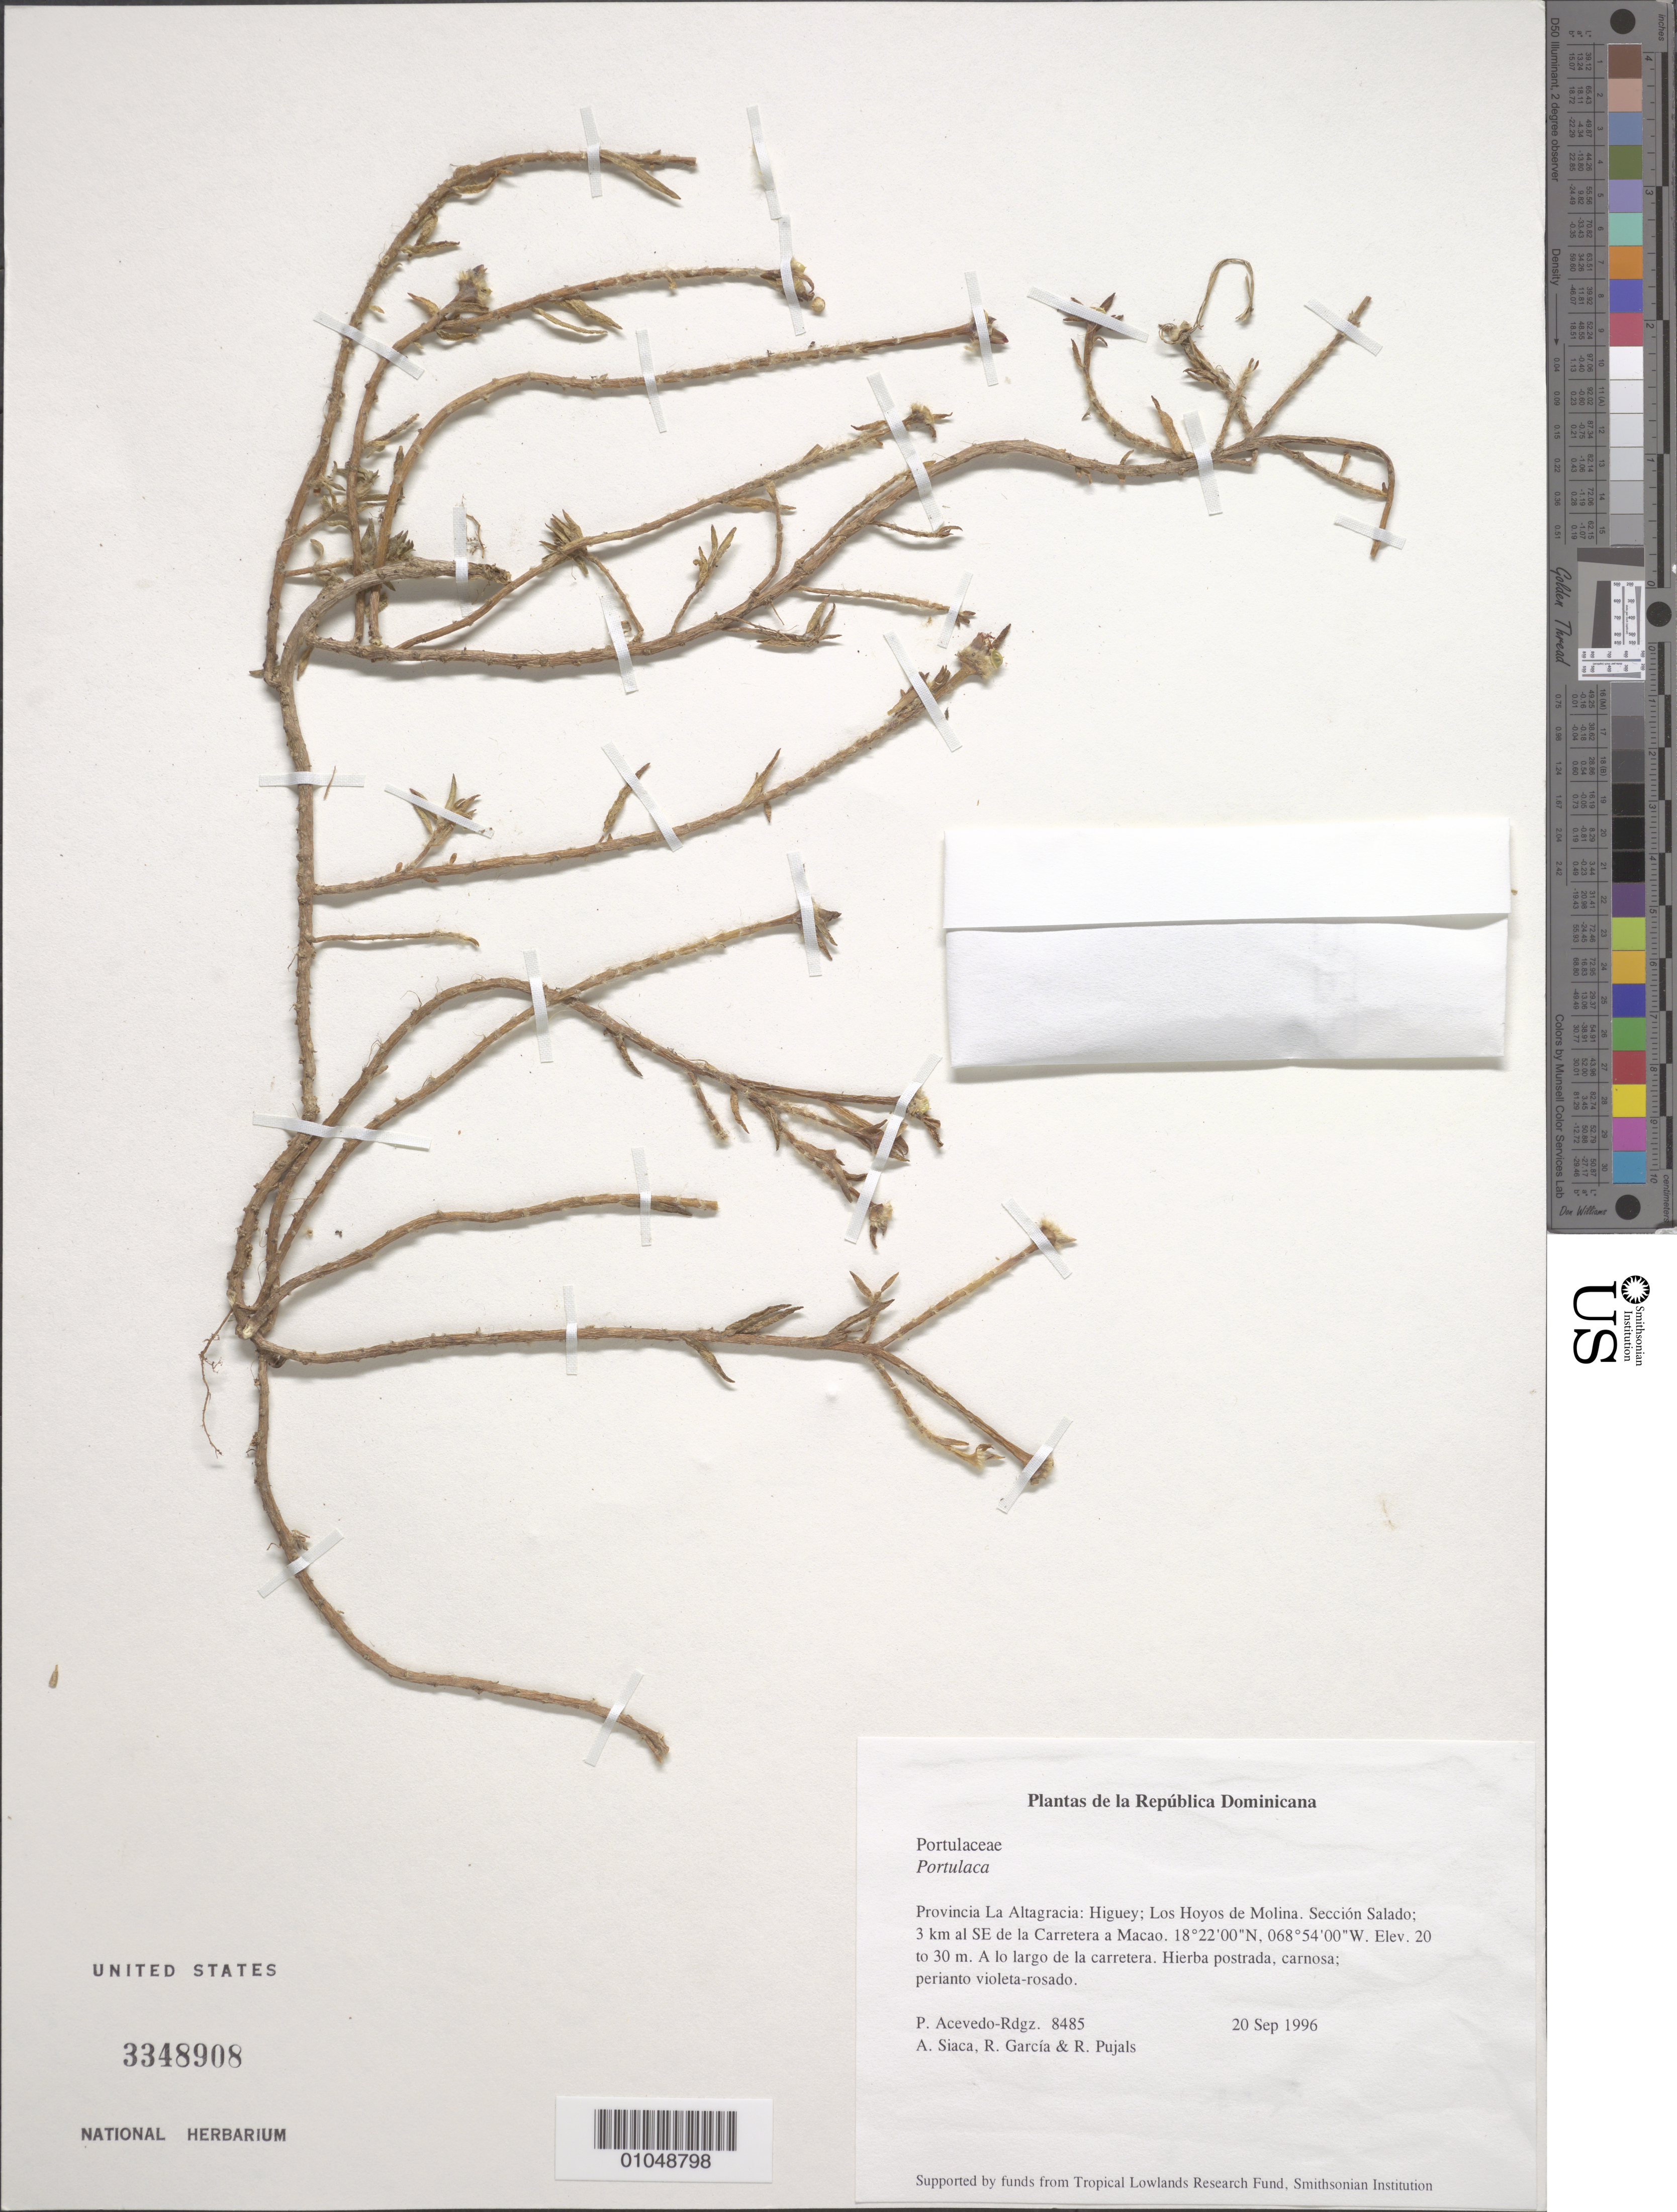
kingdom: Plantae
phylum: Tracheophyta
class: Magnoliopsida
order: Caryophyllales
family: Portulacaceae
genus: Portulaca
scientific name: Portulaca sp.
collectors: P. Acevedo-Rodr., A. Siaca, R. G. García & R. Pujals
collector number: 8485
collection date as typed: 20 Sep 1996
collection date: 1996-09-20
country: Dominican Republic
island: Hispaniola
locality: Provincia La Altagracia: Higuey; Los Hoyos de Molina. Sección Salado; 3 km al SE de la Carretera a Macao.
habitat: A lo largo de la carretera.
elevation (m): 20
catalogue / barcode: US 3348908